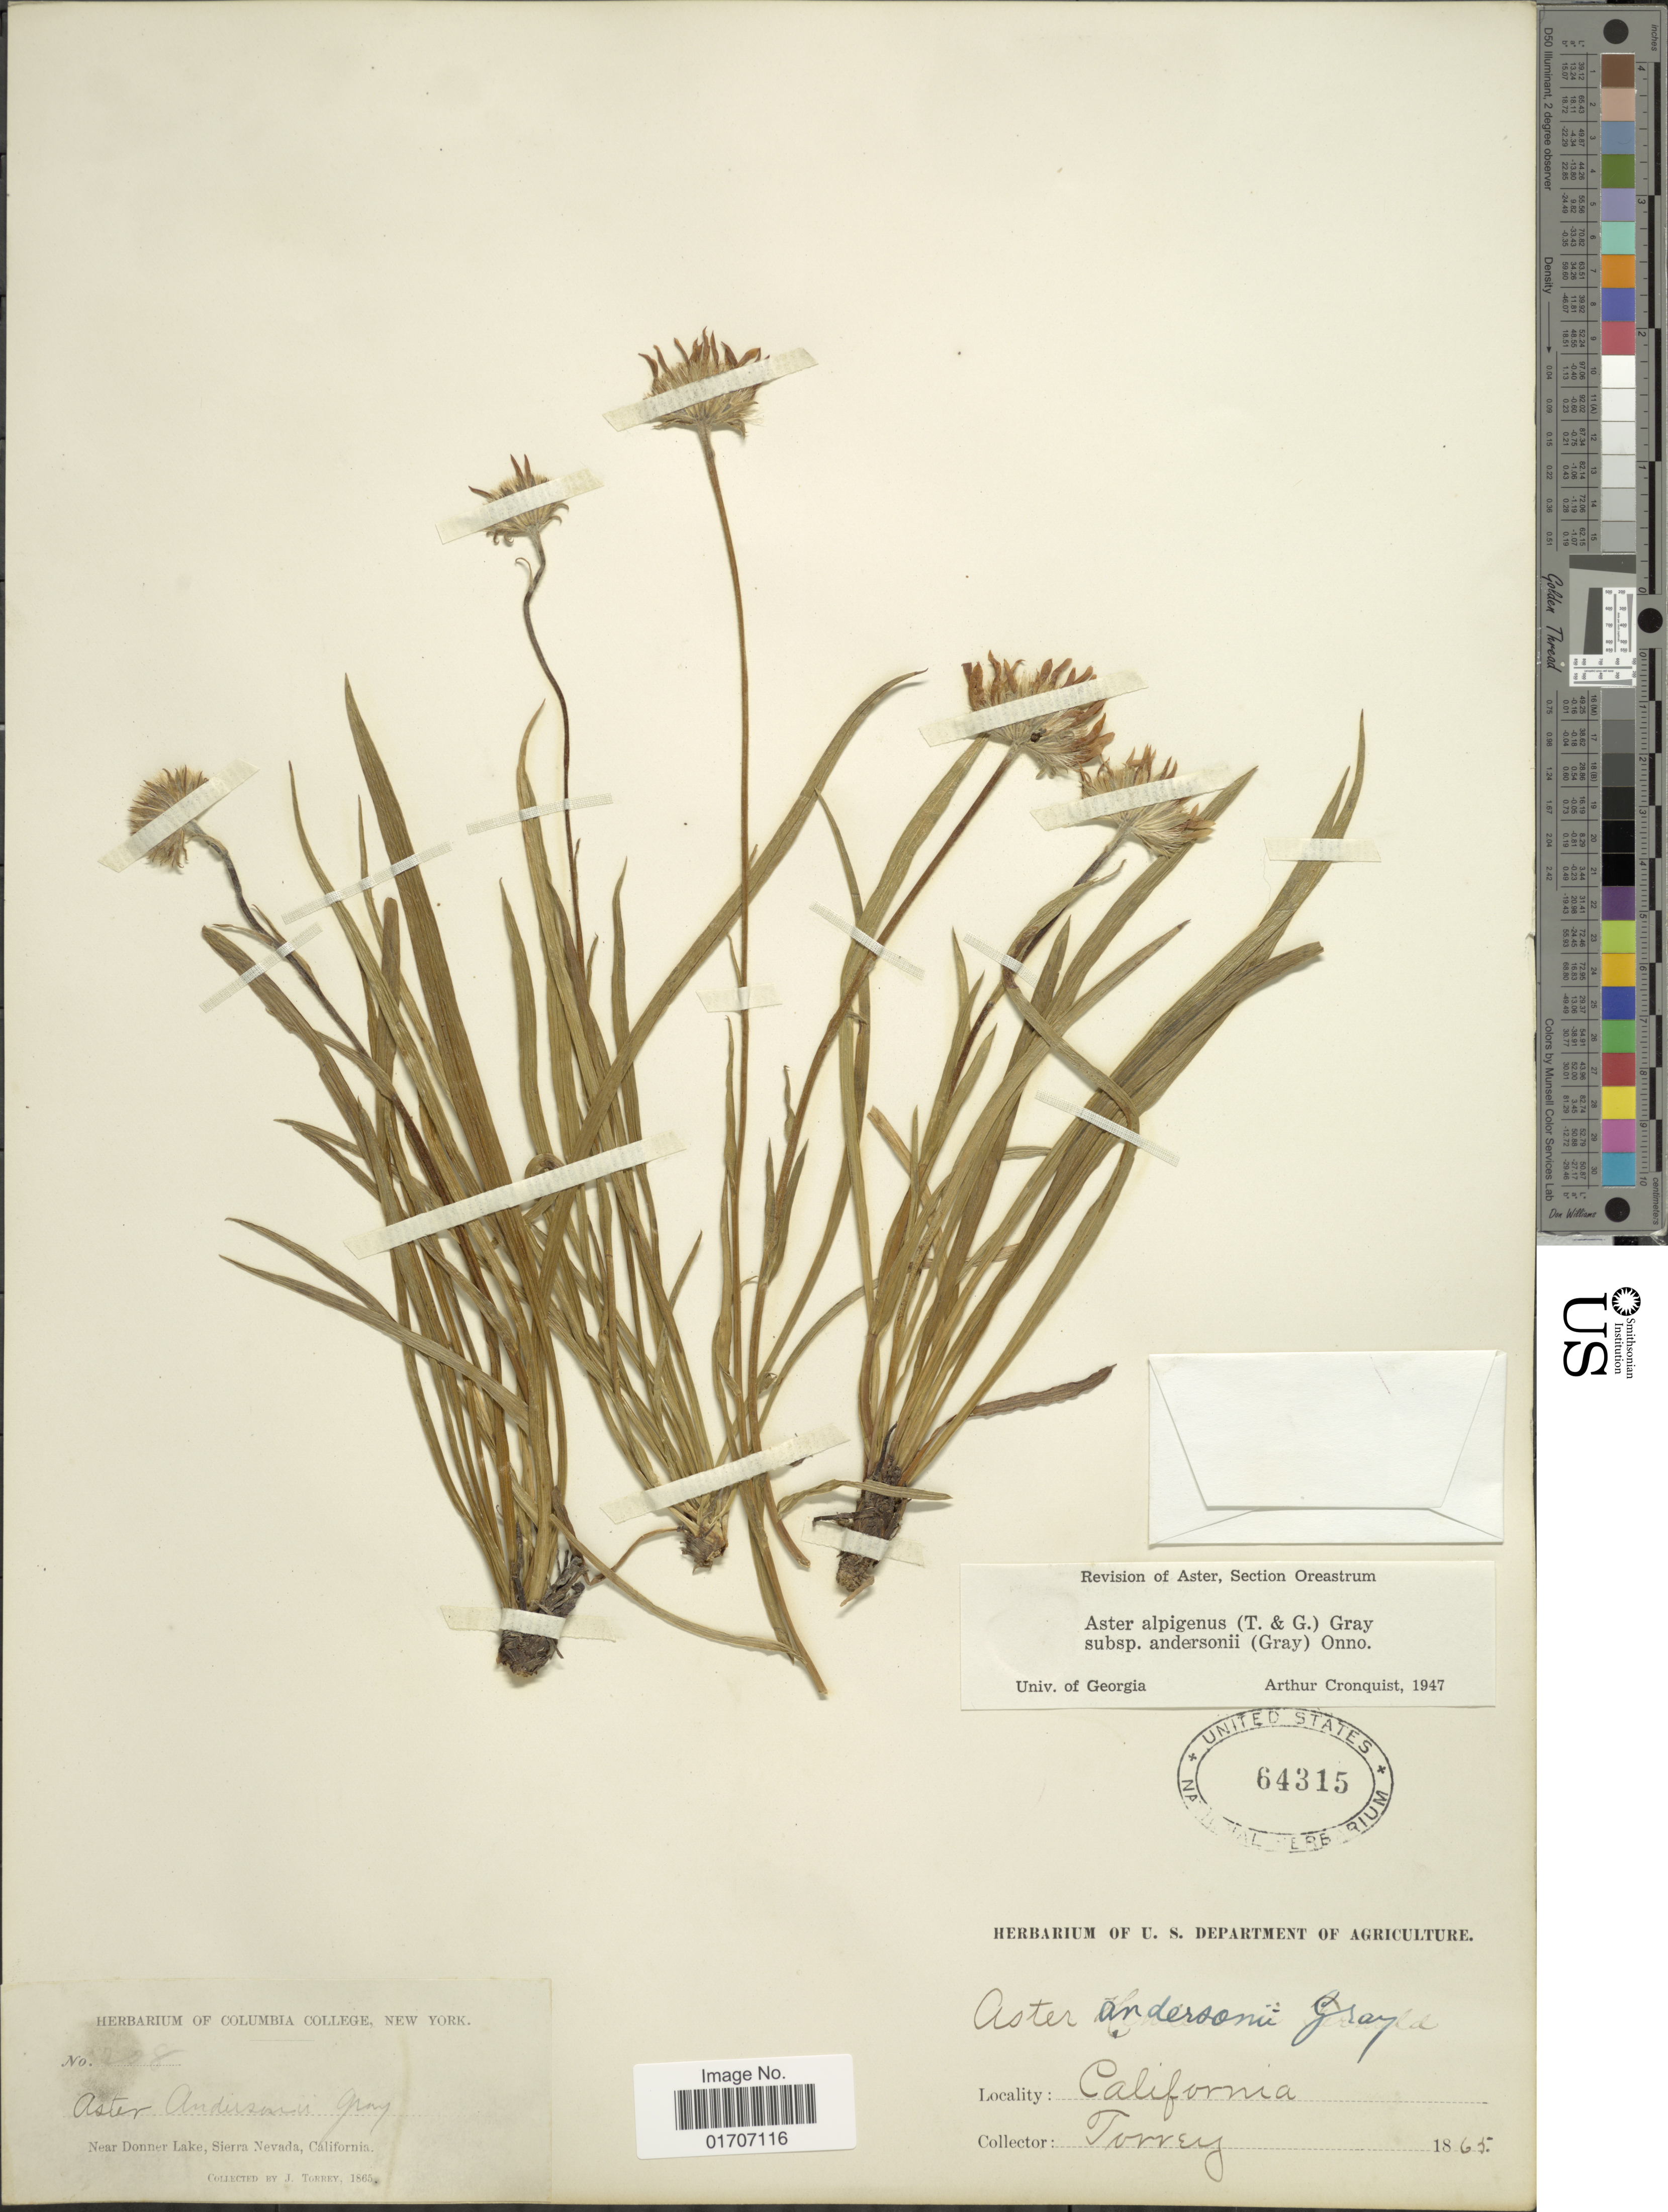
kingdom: Plantae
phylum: Tracheophyta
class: Magnoliopsida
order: Asterales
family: Asteraceae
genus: Oreostemma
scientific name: Oreostemma alpigenum var. andersonii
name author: (A. Gray) G.L. Nesom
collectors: J. Torrey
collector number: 208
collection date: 1865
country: United States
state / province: California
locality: Near Donner Lake, Sierra Nevada, California.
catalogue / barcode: US 64315